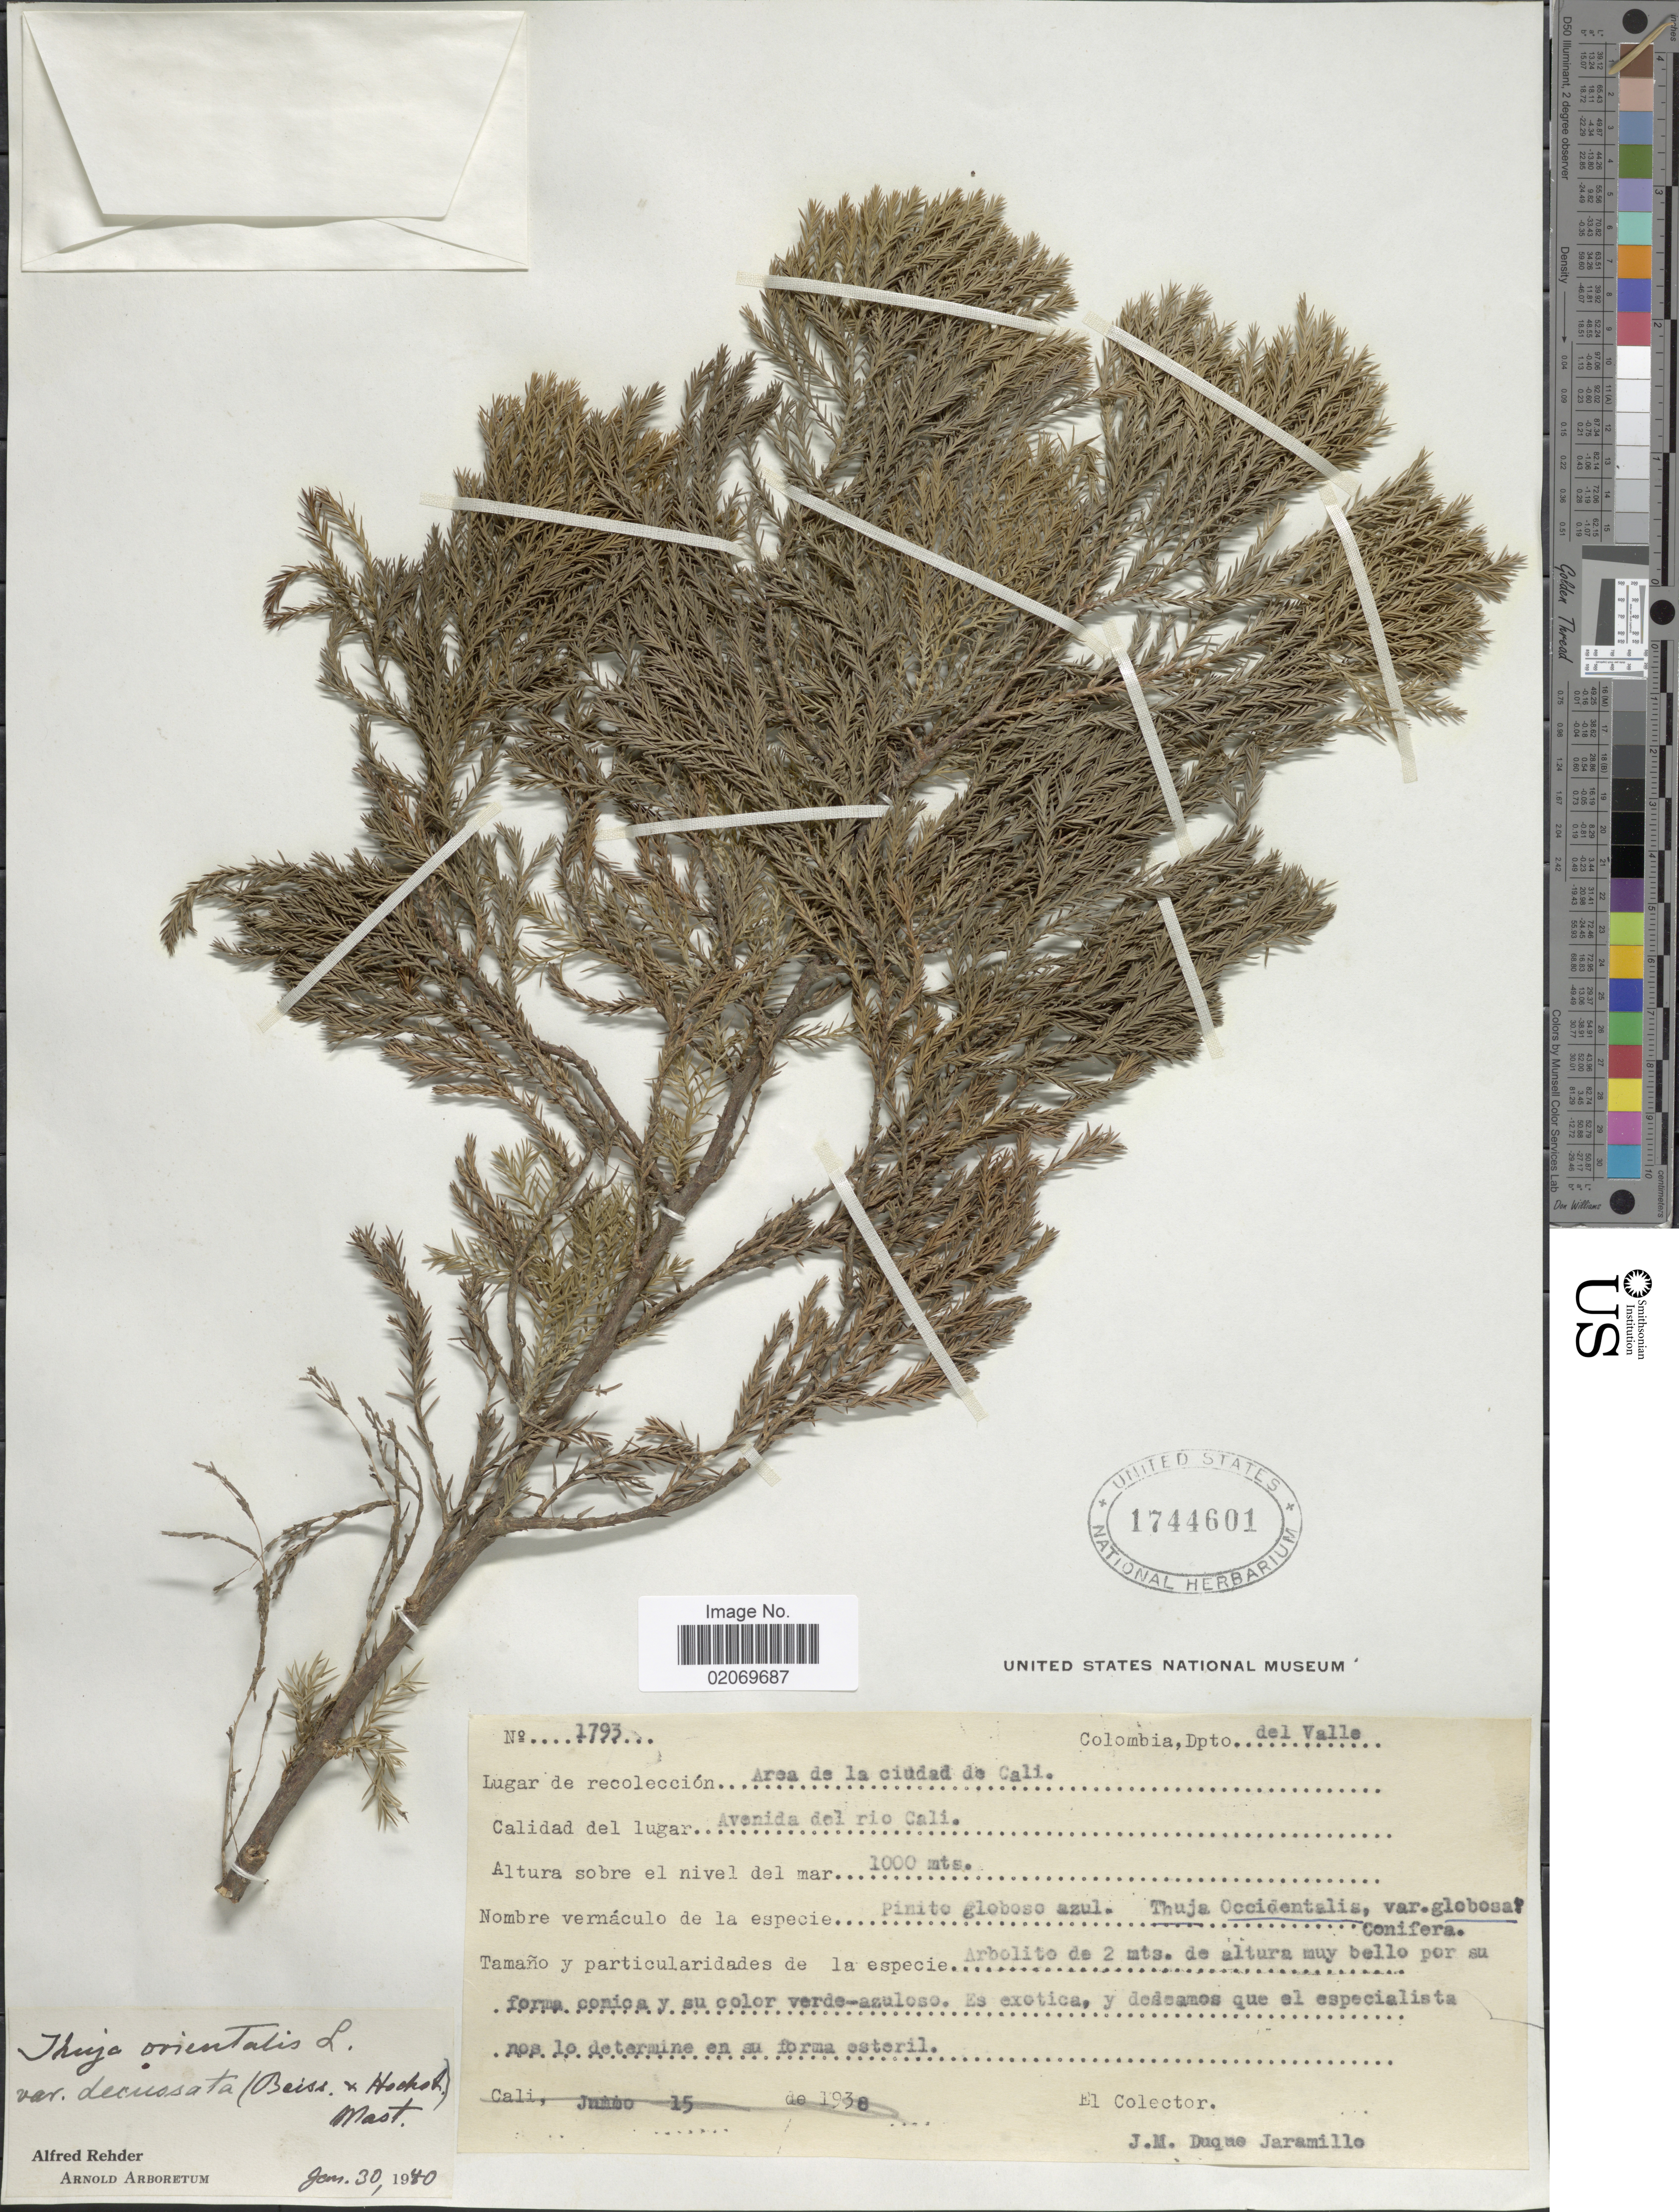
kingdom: Plantae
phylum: Tracheophyta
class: Pinopsida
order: Pinales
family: Cupressaceae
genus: Thuja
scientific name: Thuja orientalis var. decussata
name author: (Boiss. & Hook. f.) Mast.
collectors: J. M. Duque Jaramillo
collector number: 1793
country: Colombia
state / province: Valle del Cauca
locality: Dept. del Valle, Pinito globoso azul, Thuja Occidentalis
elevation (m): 1000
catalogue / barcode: US 1744601